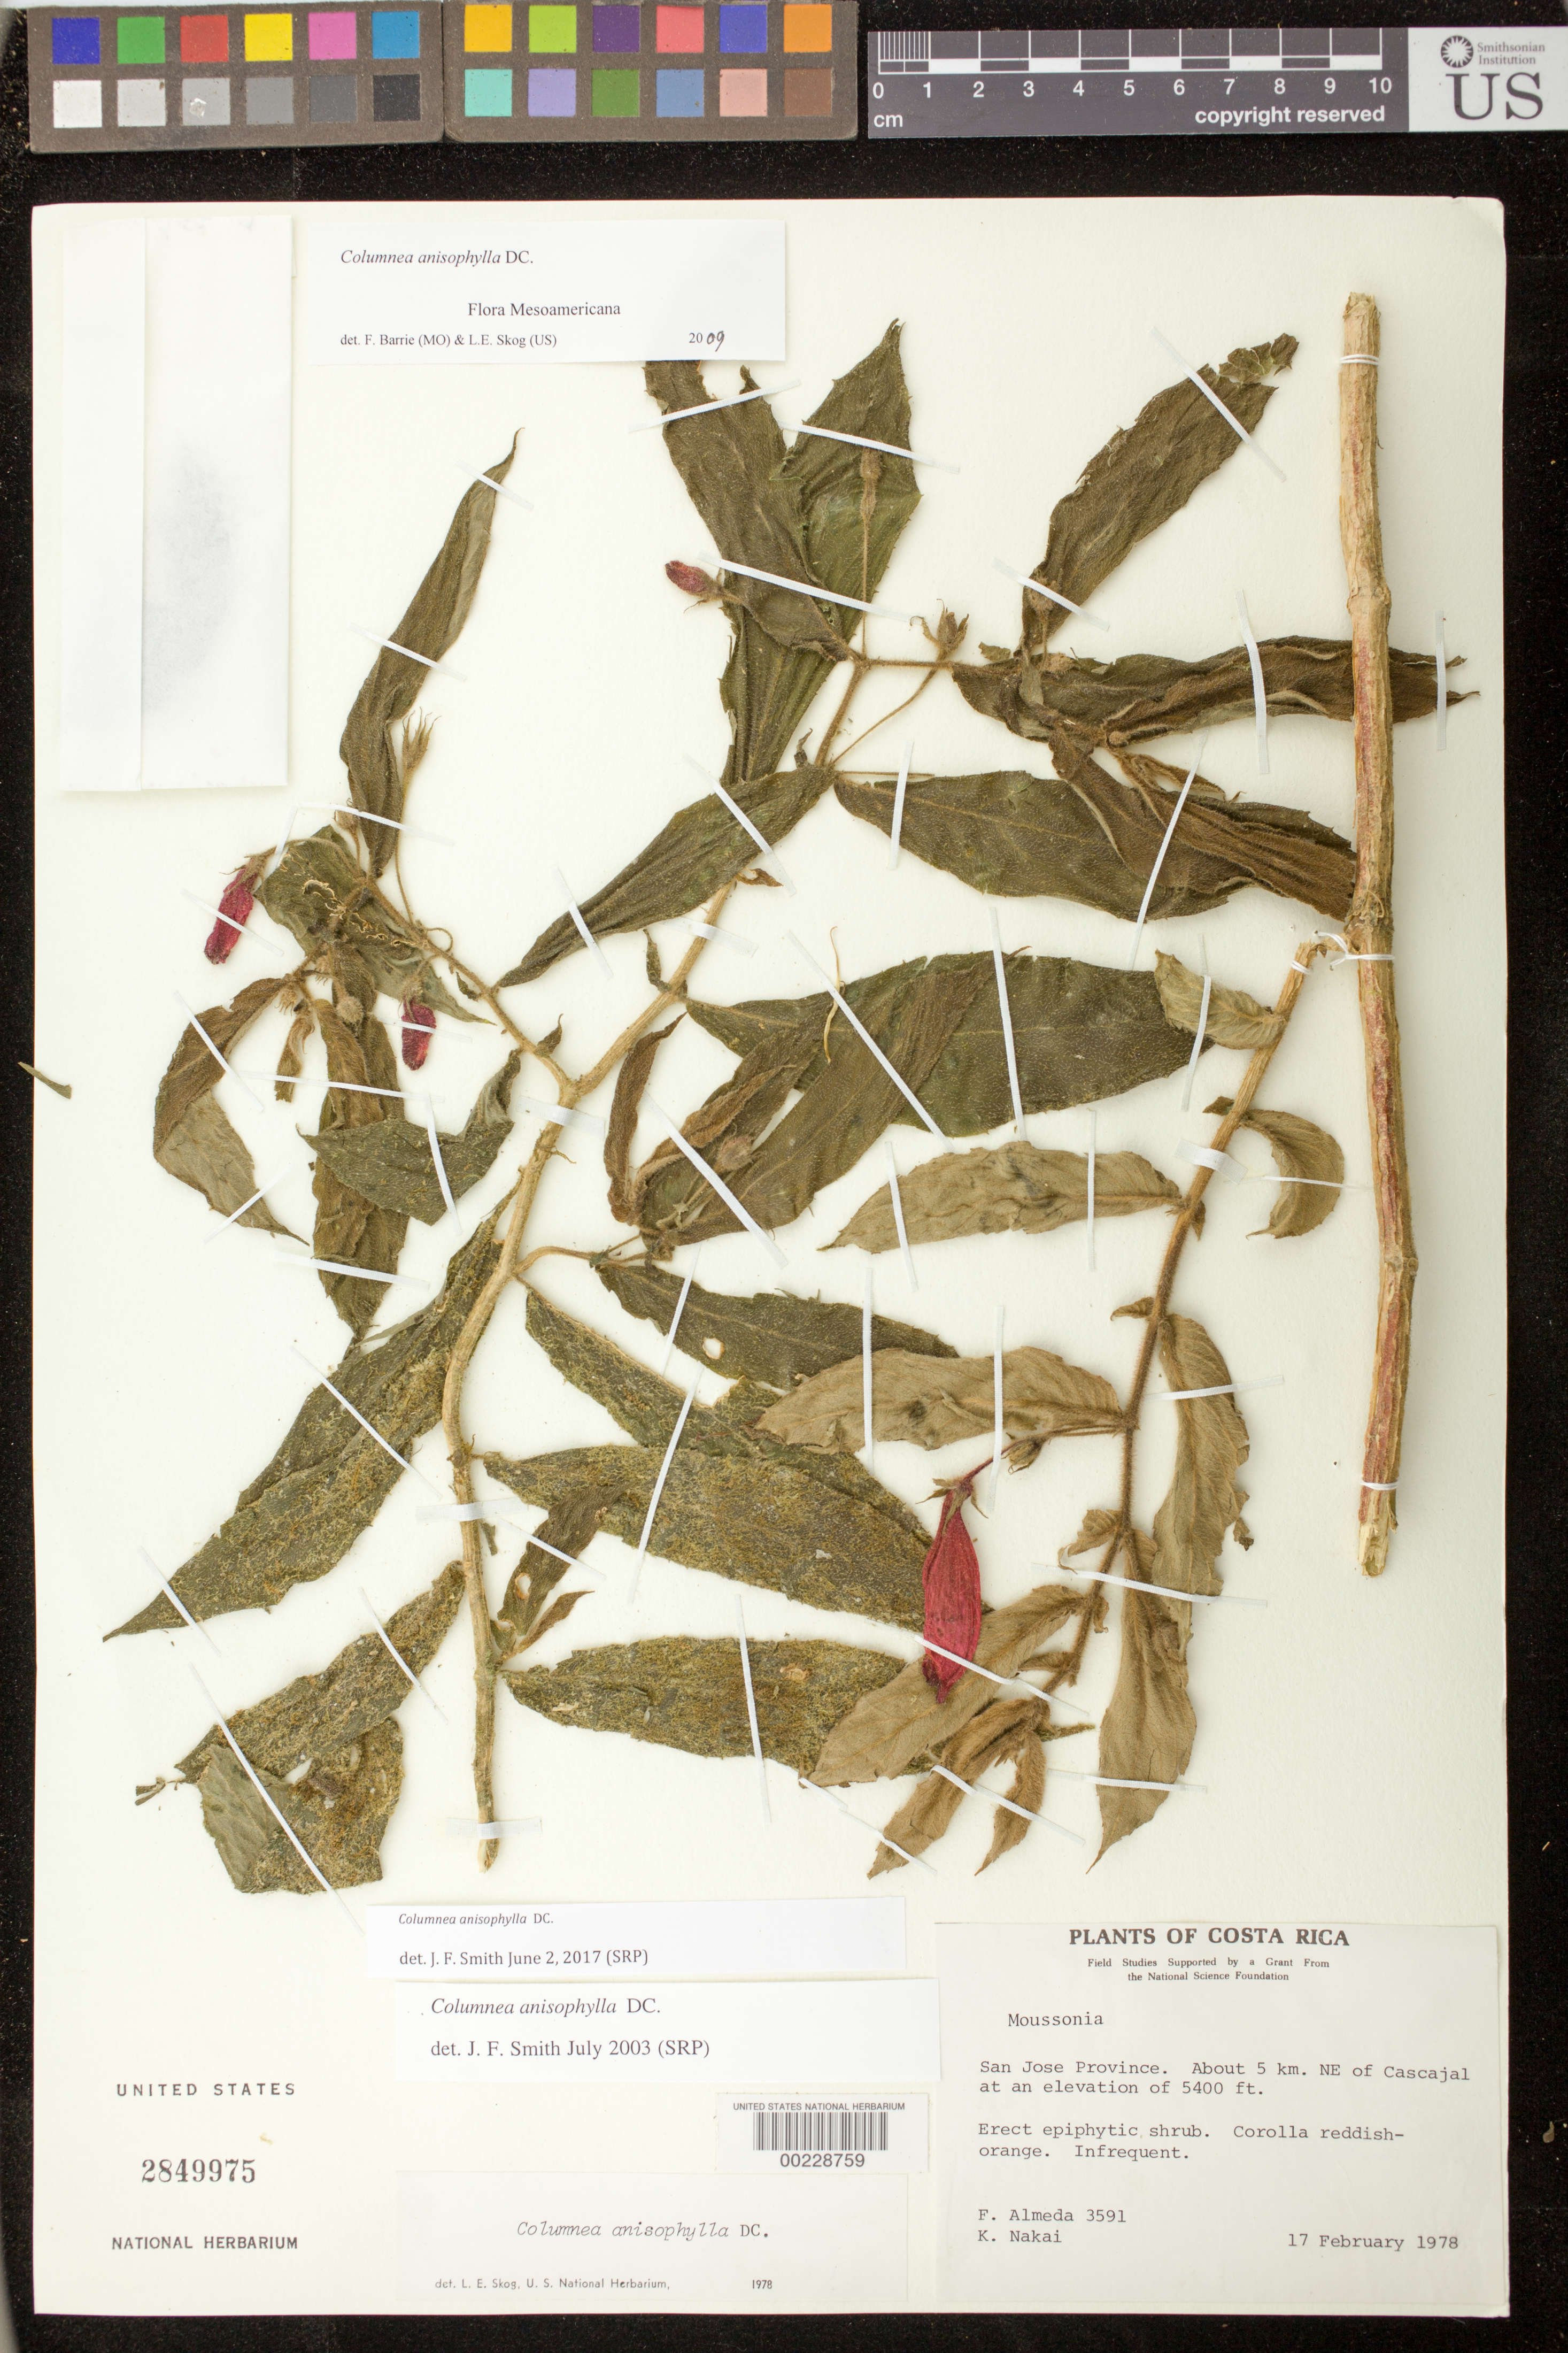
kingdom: Plantae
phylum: Tracheophyta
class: Magnoliopsida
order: Lamiales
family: Gesneriaceae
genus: Columnea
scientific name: Columnea anisophylla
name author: DC.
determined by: Smith, J. F.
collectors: F. Almeda & K. M. Nakai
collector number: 3591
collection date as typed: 17 Feb 1978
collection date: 1978-02-17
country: Costa Rica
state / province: San José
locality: About 5 km NE of Cascajal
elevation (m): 1646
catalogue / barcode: US 2849975